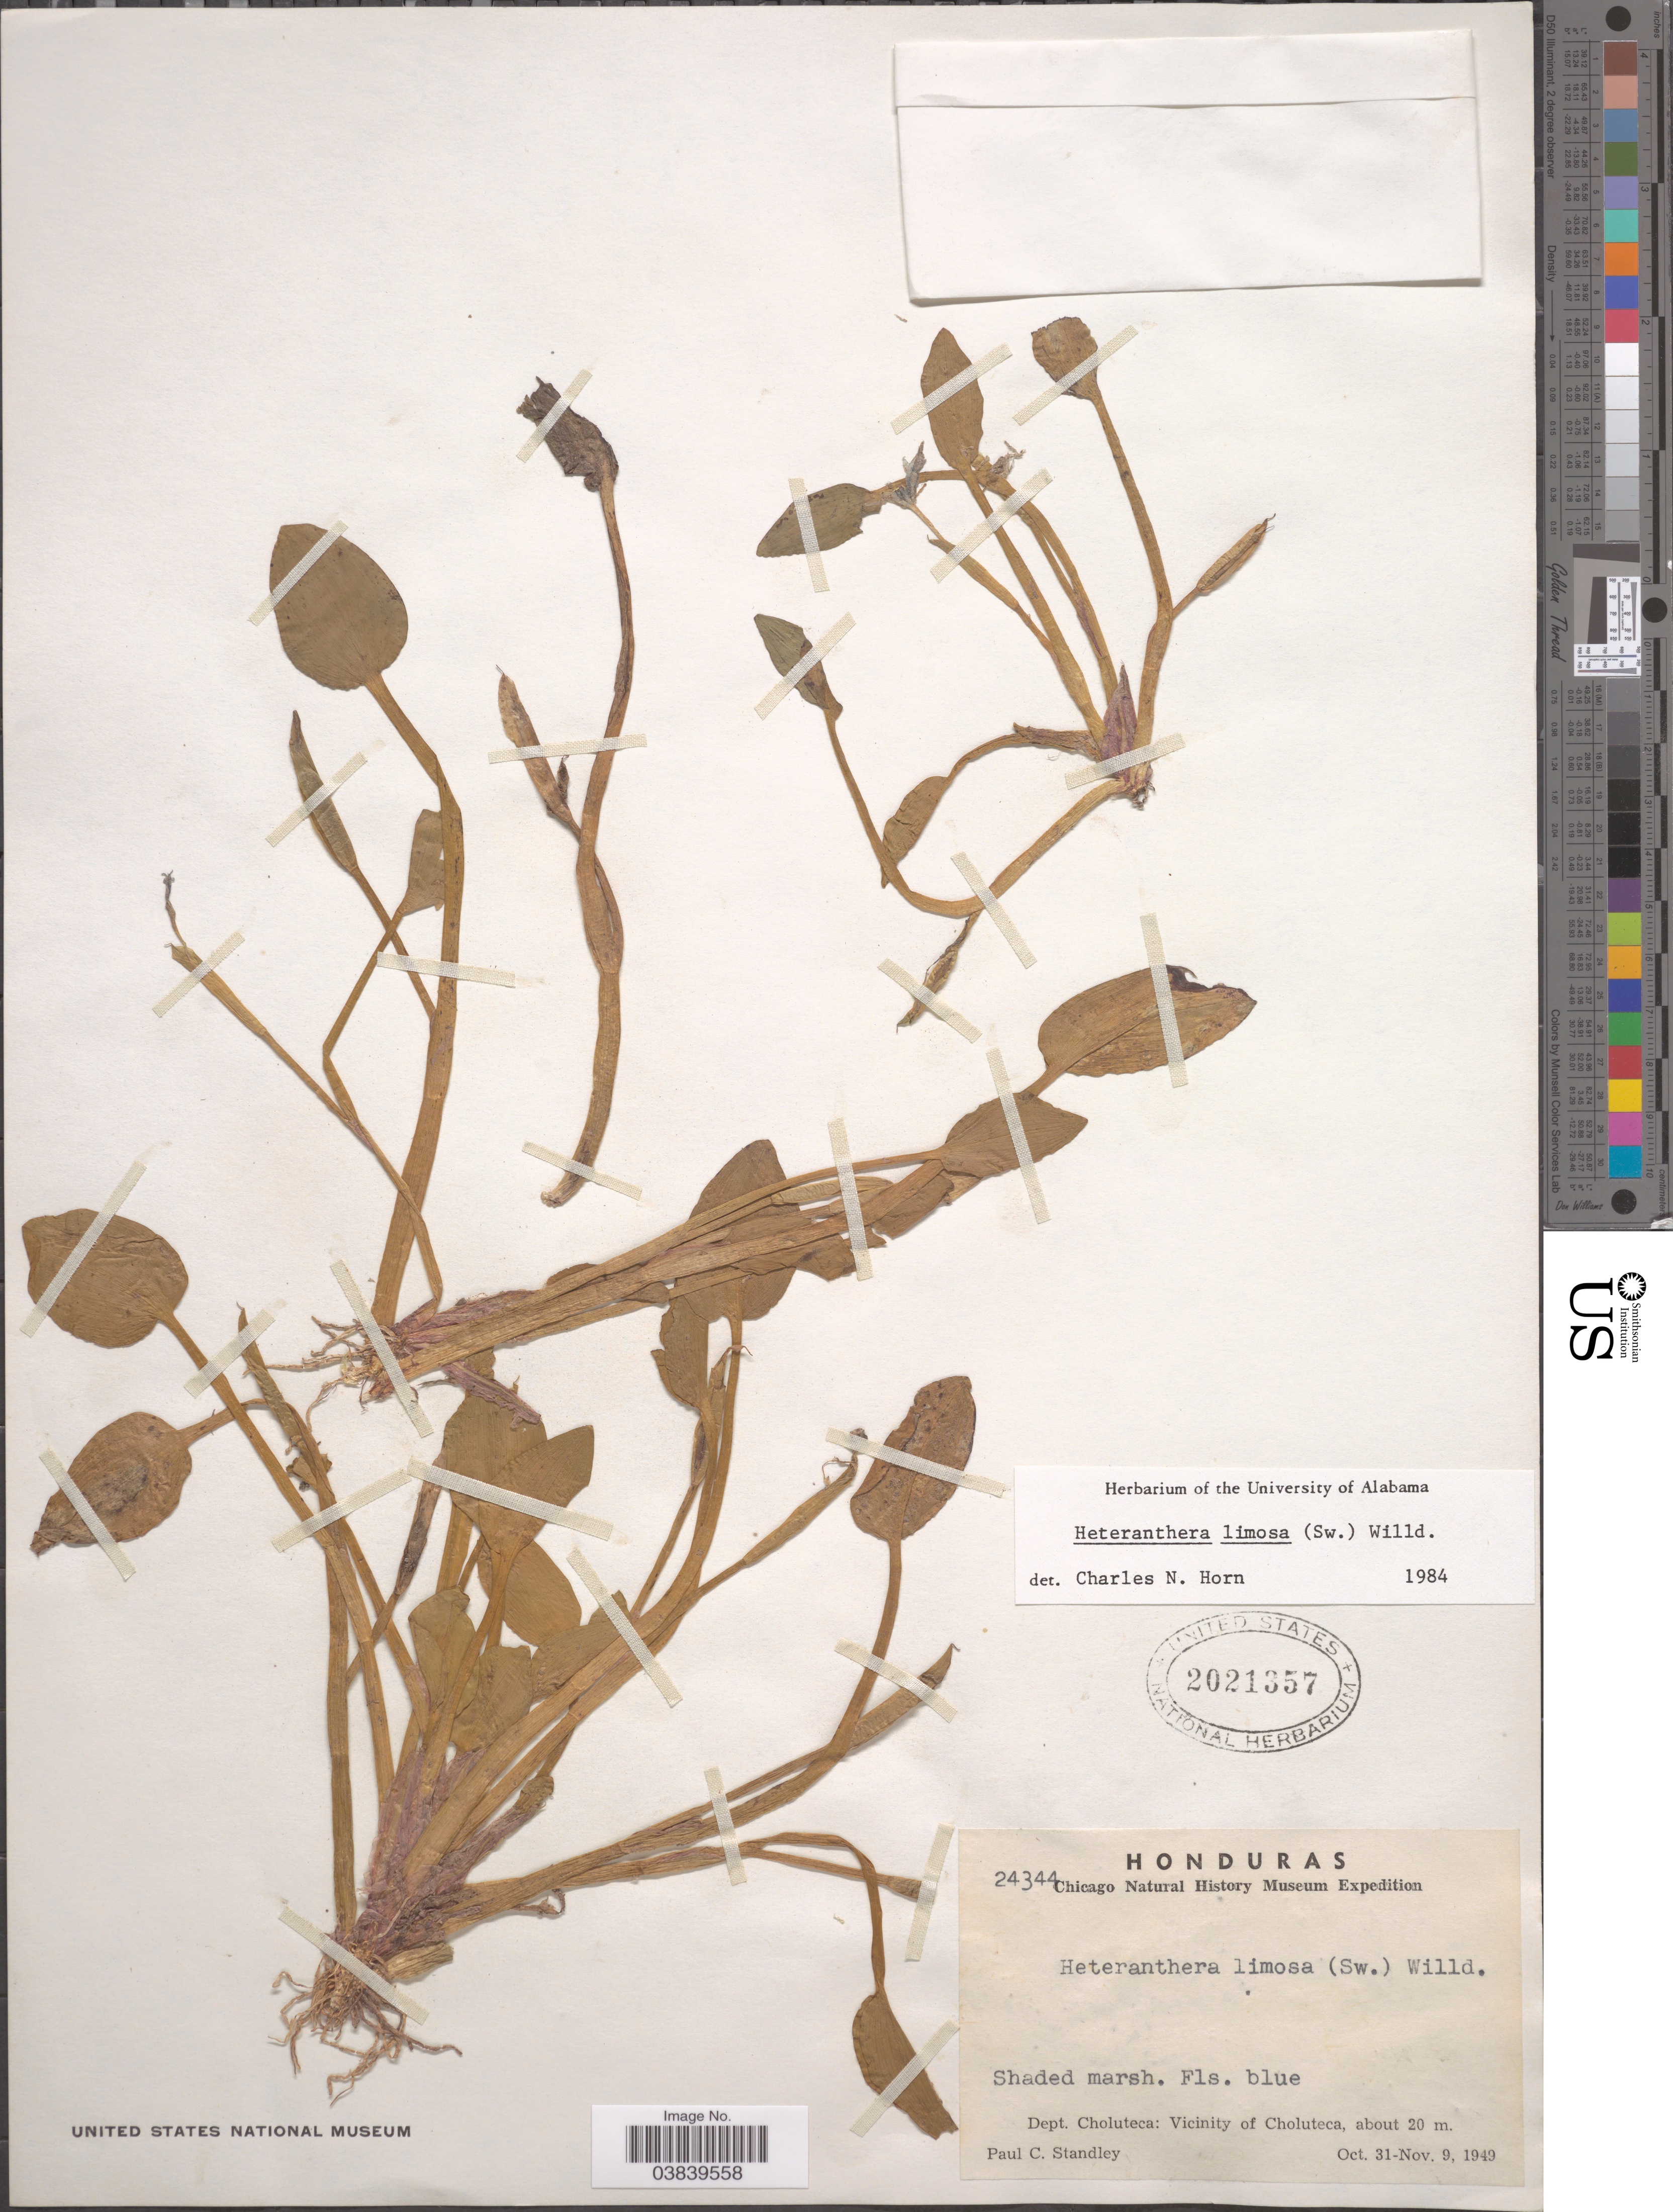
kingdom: Plantae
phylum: Tracheophyta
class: Liliopsida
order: Commelinales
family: Pontederiaceae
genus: Heteranthera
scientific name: Heteranthera limosa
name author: (Sw.) Willd.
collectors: P. C. Standley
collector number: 24344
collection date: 1949-10-31/1949-11-09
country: Honduras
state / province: Choluteca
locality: Dept. Choluteca: Vicinity of Choluteca.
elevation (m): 20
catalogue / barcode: US 2021357